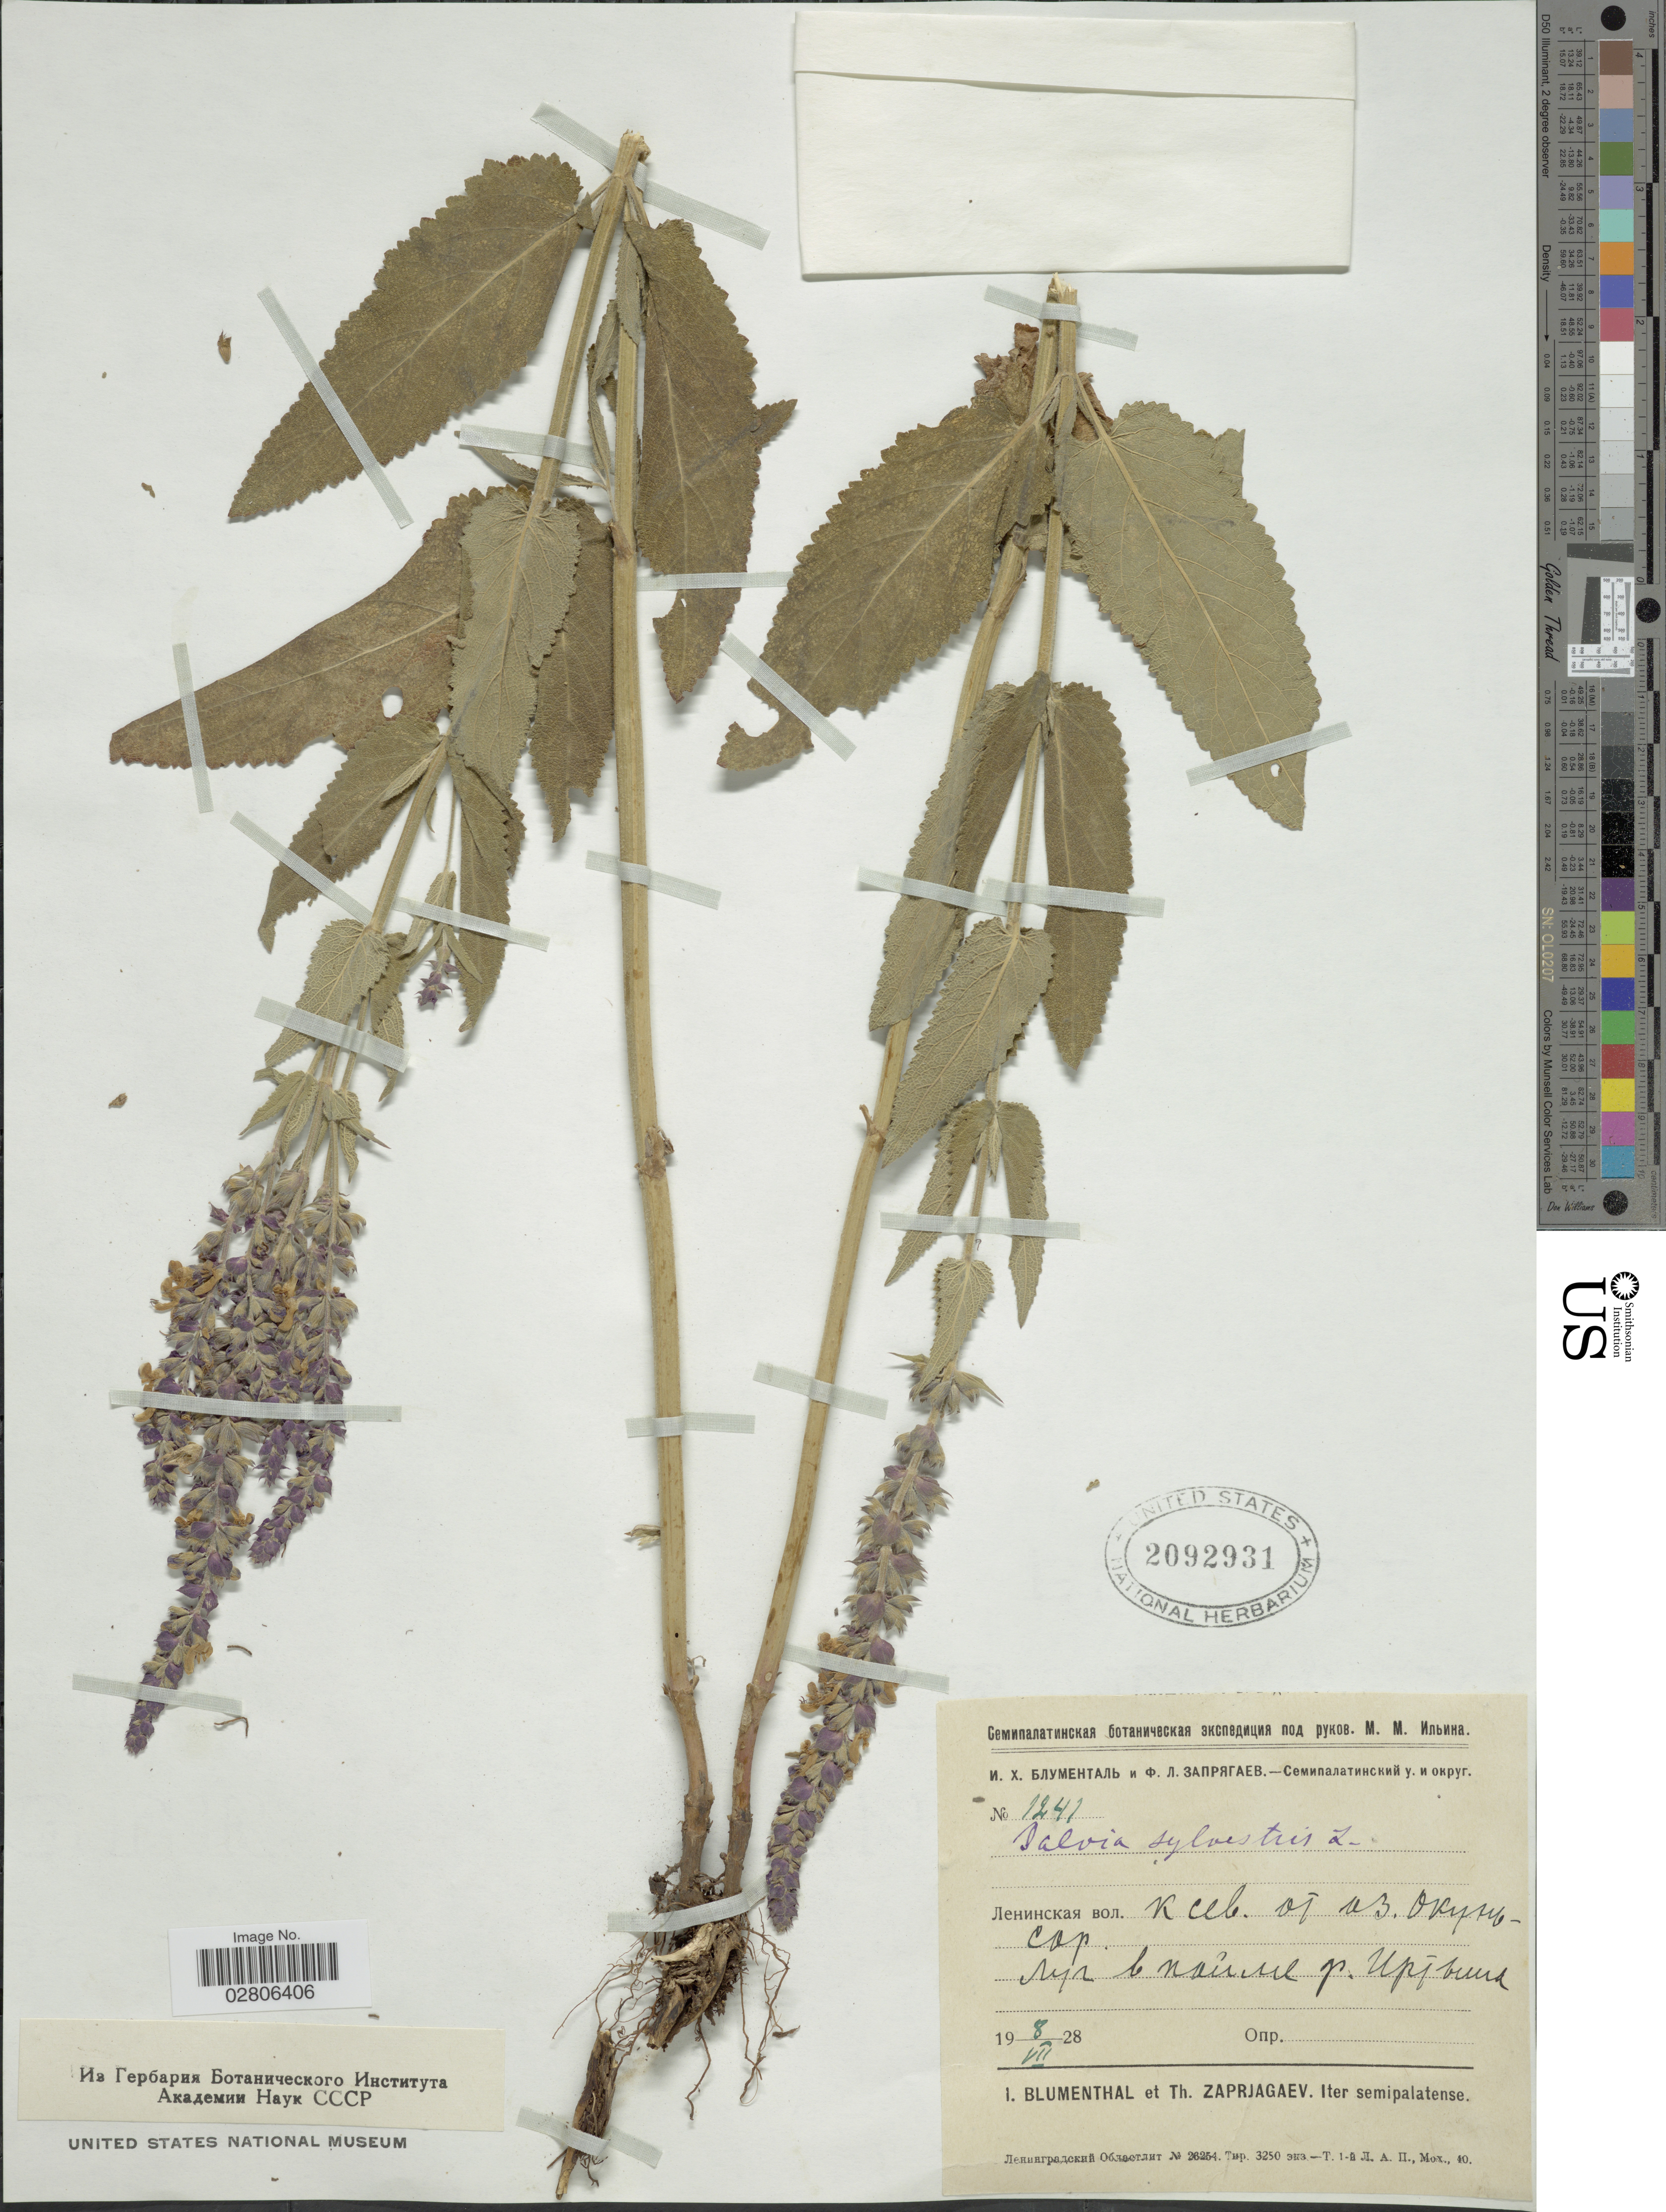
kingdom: Plantae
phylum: Tracheophyta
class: Magnoliopsida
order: Lamiales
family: Lamiaceae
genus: Salvia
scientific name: Salvia sylvestris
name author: L.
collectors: I. Blumenthal & T. Zaprjagaev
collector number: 1241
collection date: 1928-07-08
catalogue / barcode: US 2092931